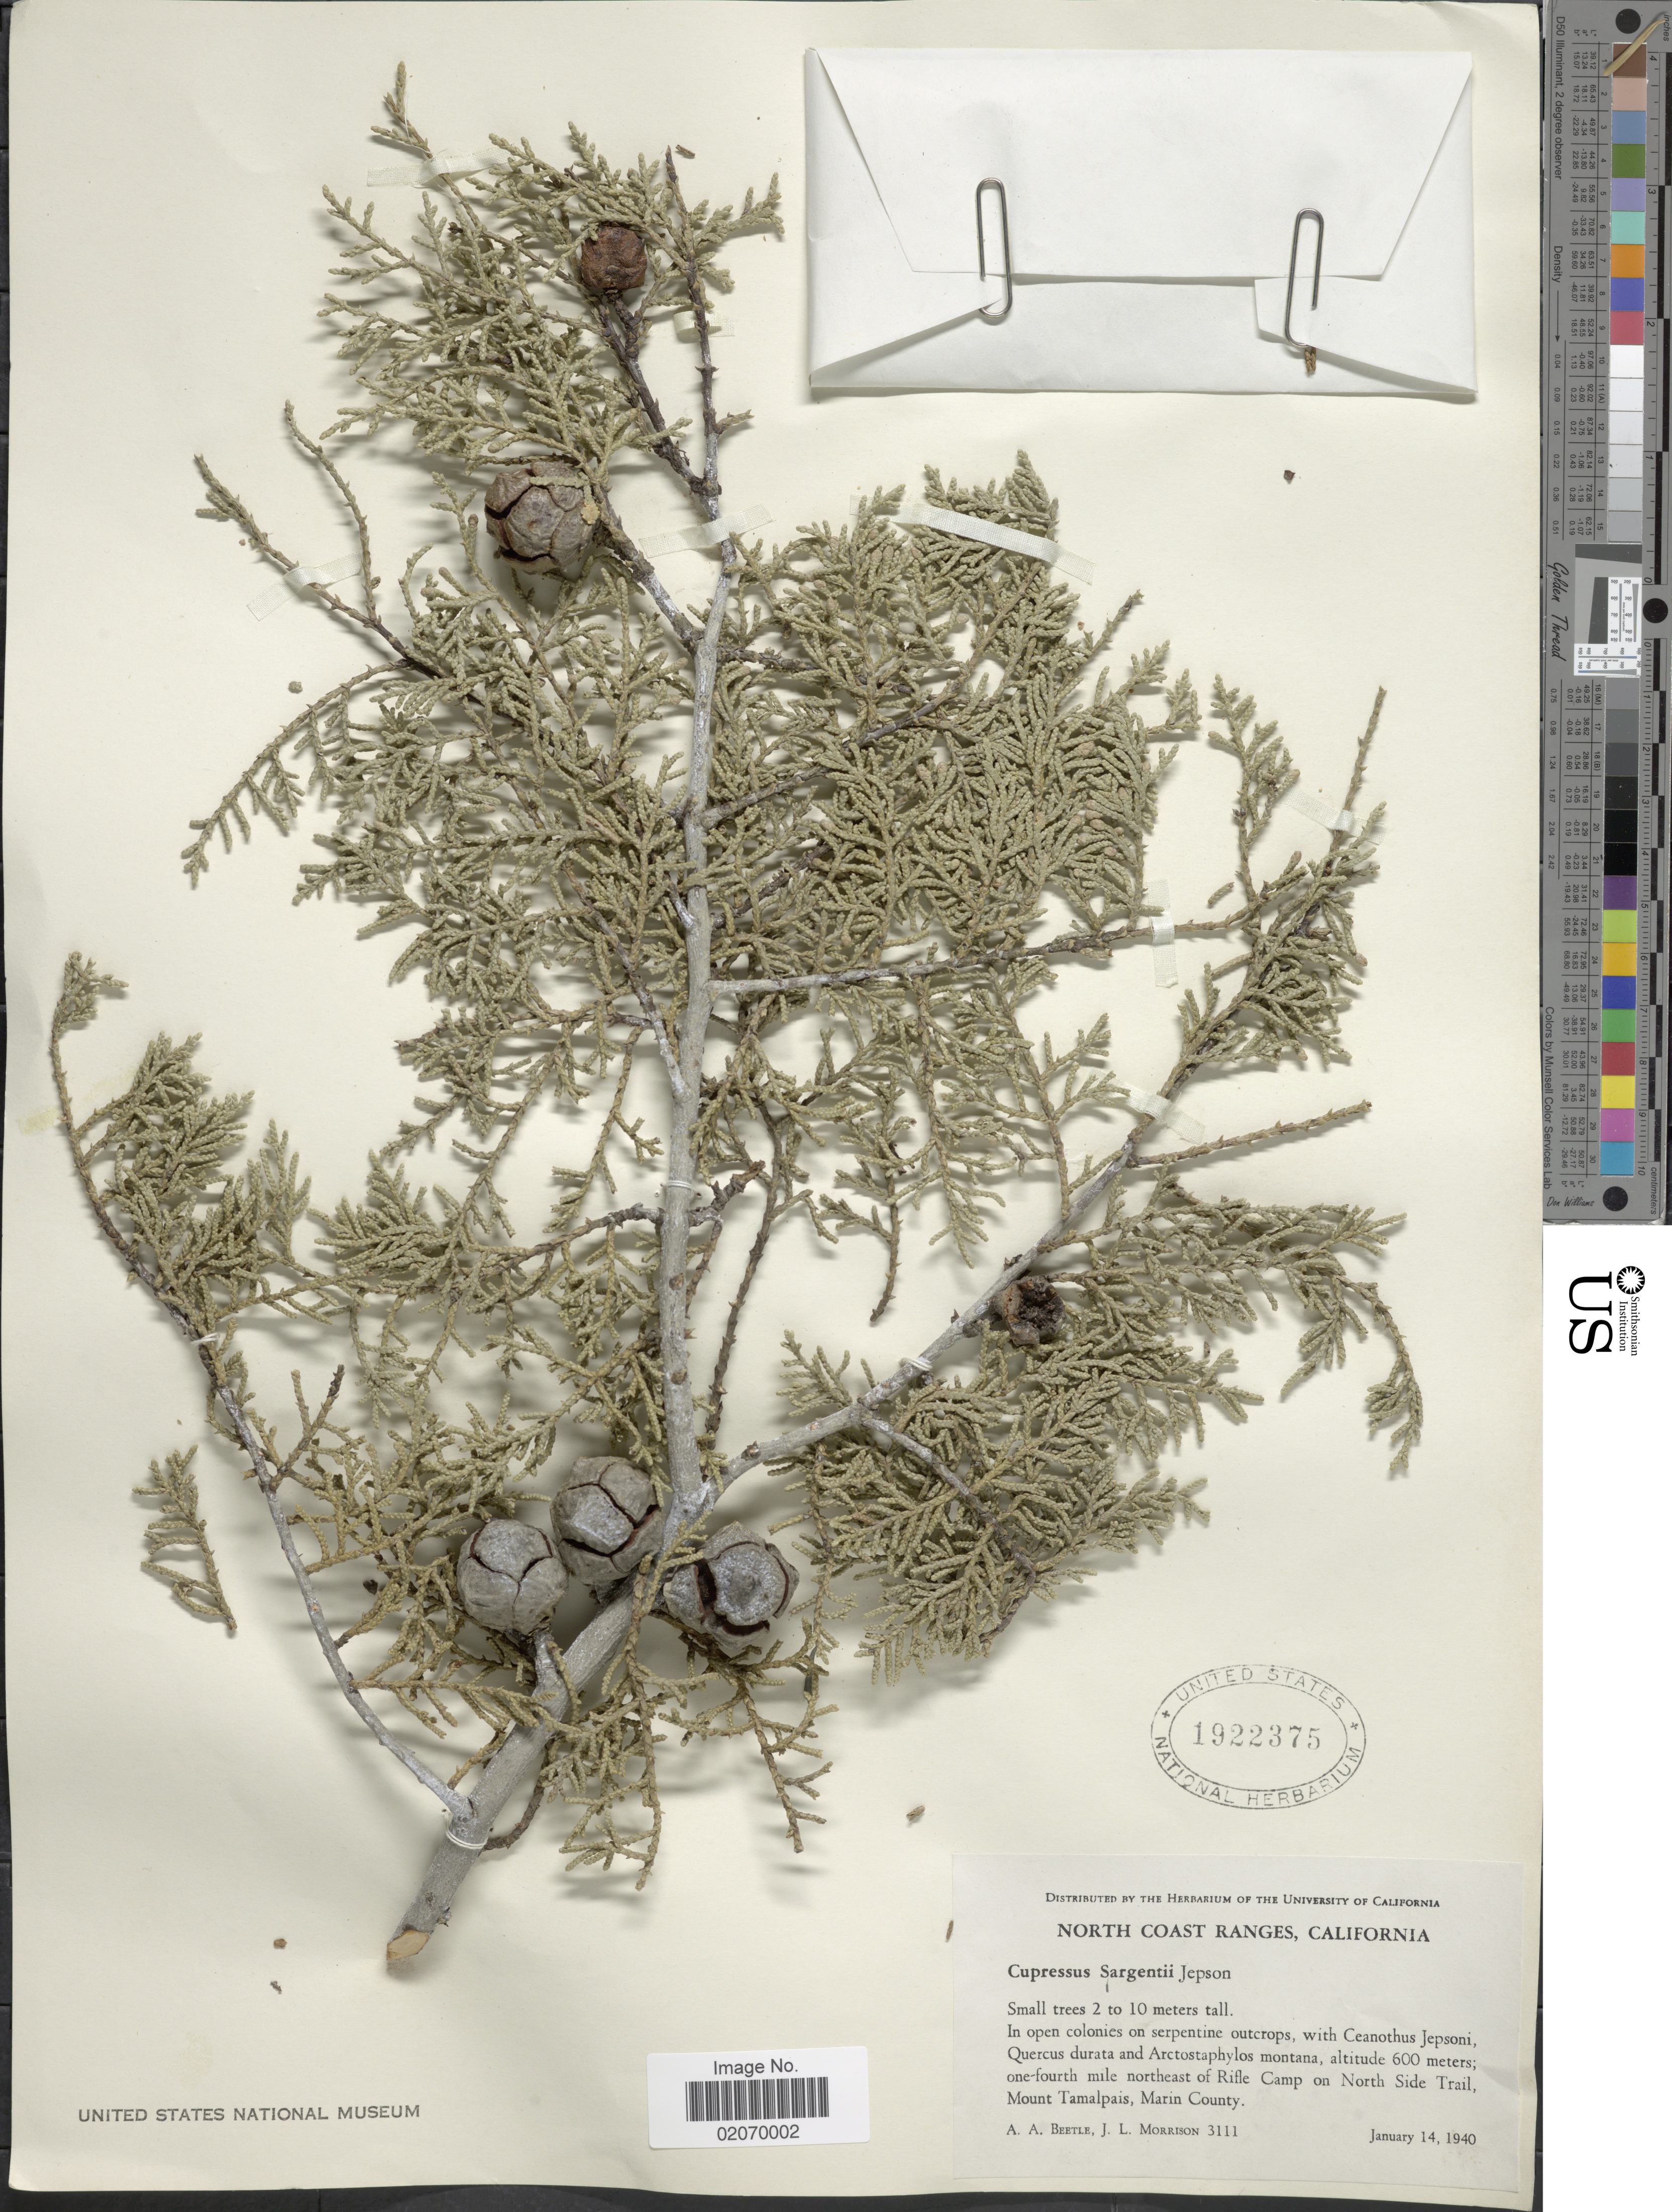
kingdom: Plantae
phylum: Tracheophyta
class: Pinopsida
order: Pinales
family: Cupressaceae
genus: Hesperocyparis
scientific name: Hesperocyparis sargentii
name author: (Jeps.) Bartel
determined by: (US) Smithsonian Institution - National Museum of Natural History - Department of Botany (UNITED STATES)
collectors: A. A. Beetle & J. Morrison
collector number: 3111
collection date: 1940-01-14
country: United States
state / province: California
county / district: Marin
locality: North Coast Ranges, one-fourth mile northeast of Rifle Camp on North Side Trail, Mount Tamalpais, Marin County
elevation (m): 600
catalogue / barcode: US 1922375